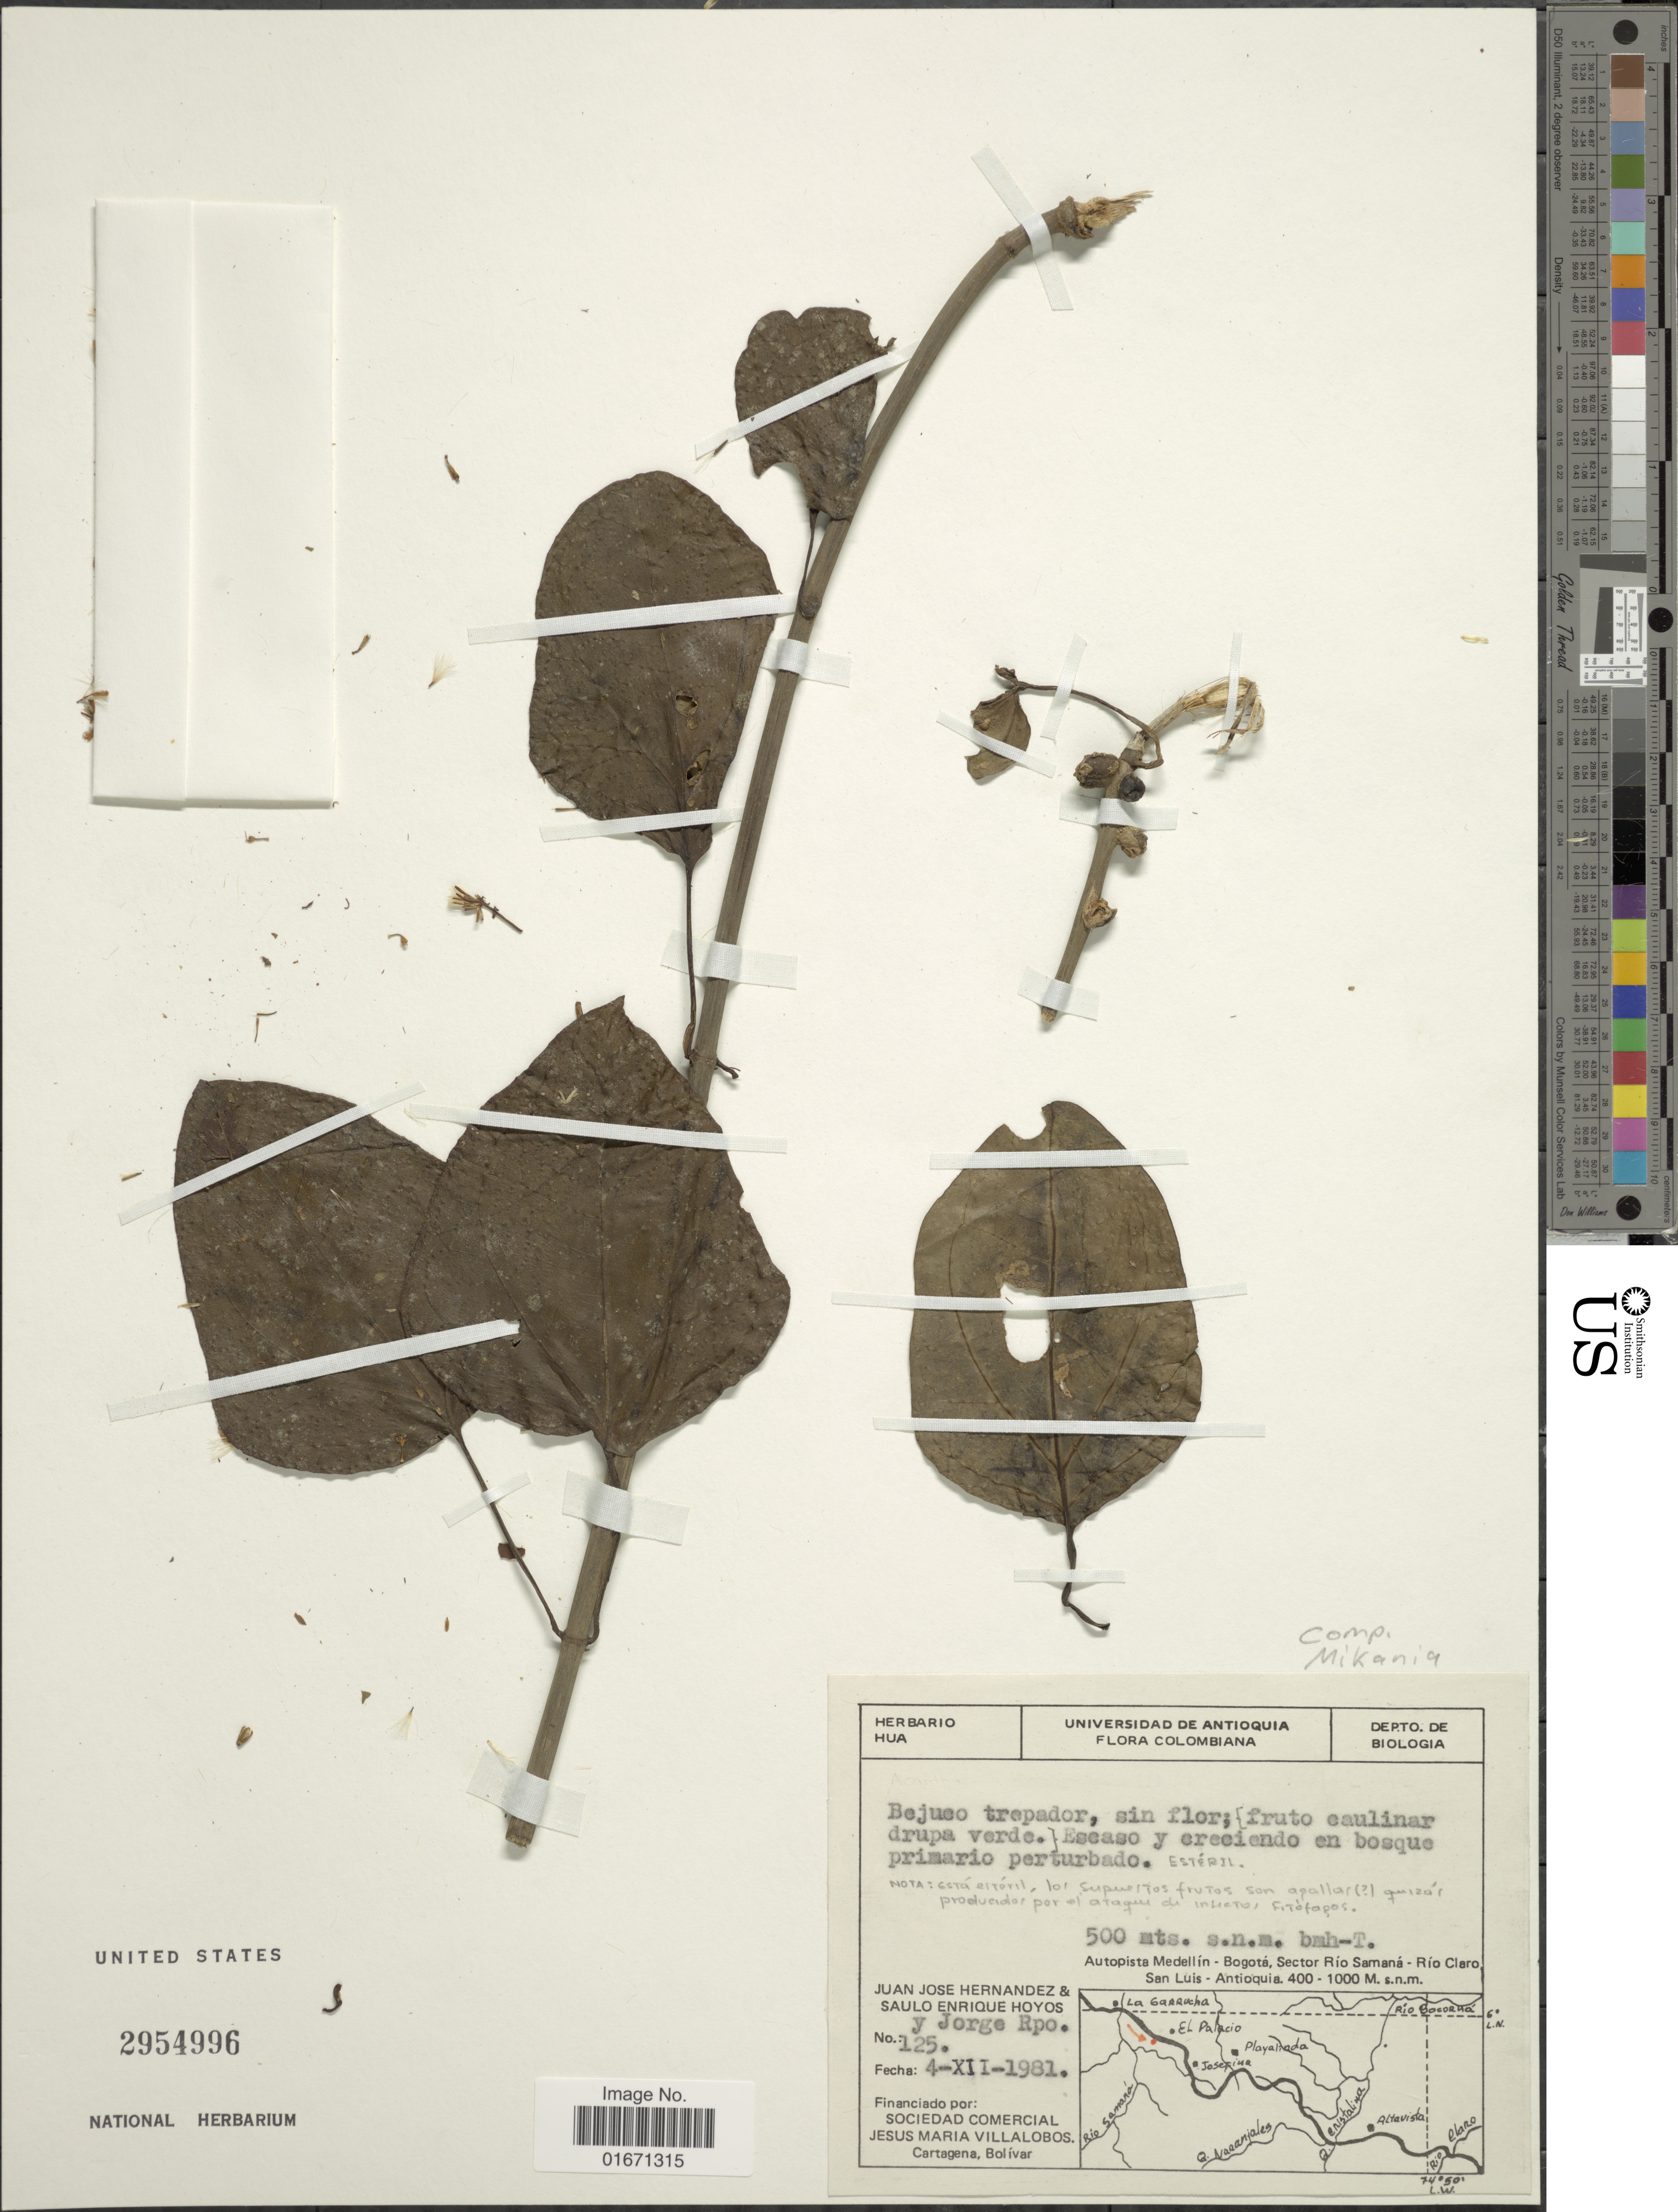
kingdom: Plantae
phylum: Tracheophyta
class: Magnoliopsida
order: Asterales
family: Asteraceae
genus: Mikania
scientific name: Mikania hookeriana var. platyphylla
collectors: J. J. Hernandez, S. E. Hoyos & J. Rpo.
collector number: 125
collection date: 1981-12-04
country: Colombia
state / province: Antioquia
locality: Autopista Medellin-Bogota, Sector Rio Samana-Rio Claro, San Luis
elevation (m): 400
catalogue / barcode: US 2954996